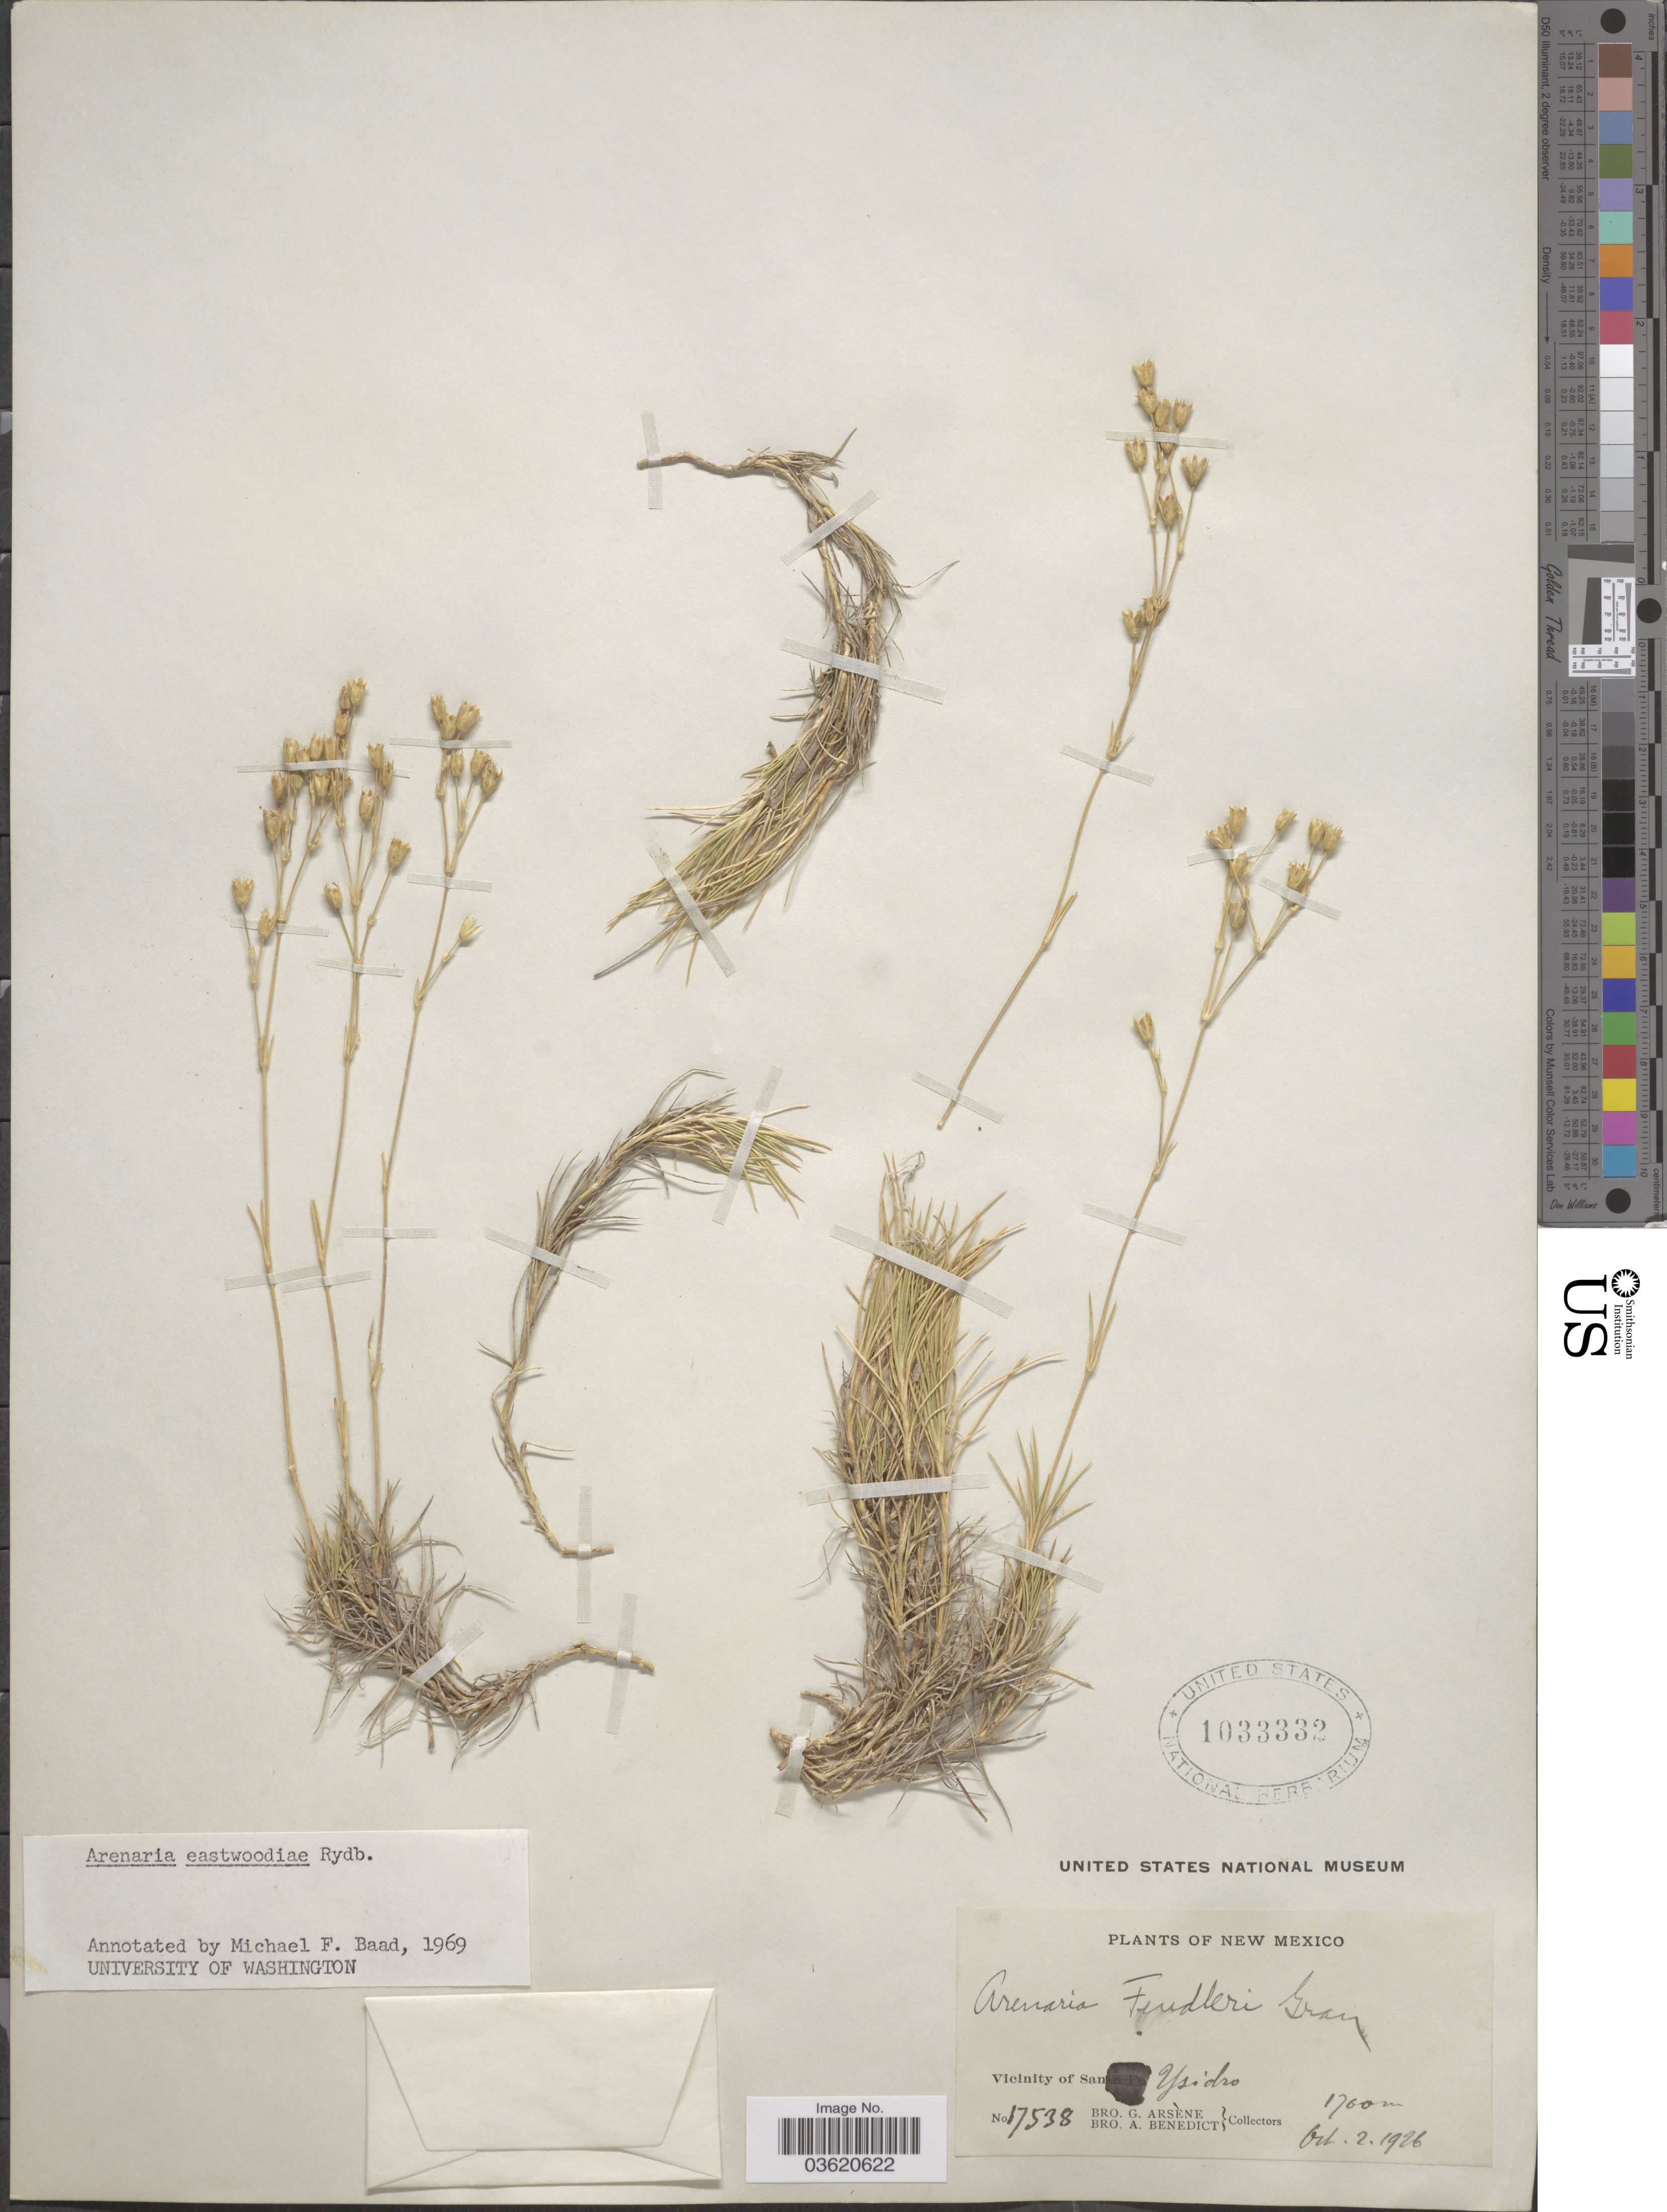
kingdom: Plantae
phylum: Tracheophyta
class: Magnoliopsida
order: Caryophyllales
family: Caryophyllaceae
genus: Eremogone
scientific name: Eremogone eastwoodiae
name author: (Rydb.) Ikonn.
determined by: Strong, Mark T., (BOT), Smithsonian Institution - National Museum of Natural History (UNITED STATES)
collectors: Bro. G. Arsène & Bro. A. Benedict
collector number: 17538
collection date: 1926-10-02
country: United States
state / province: New Mexico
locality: Vicinity of San Ysidro.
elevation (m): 1760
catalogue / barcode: US 1033332